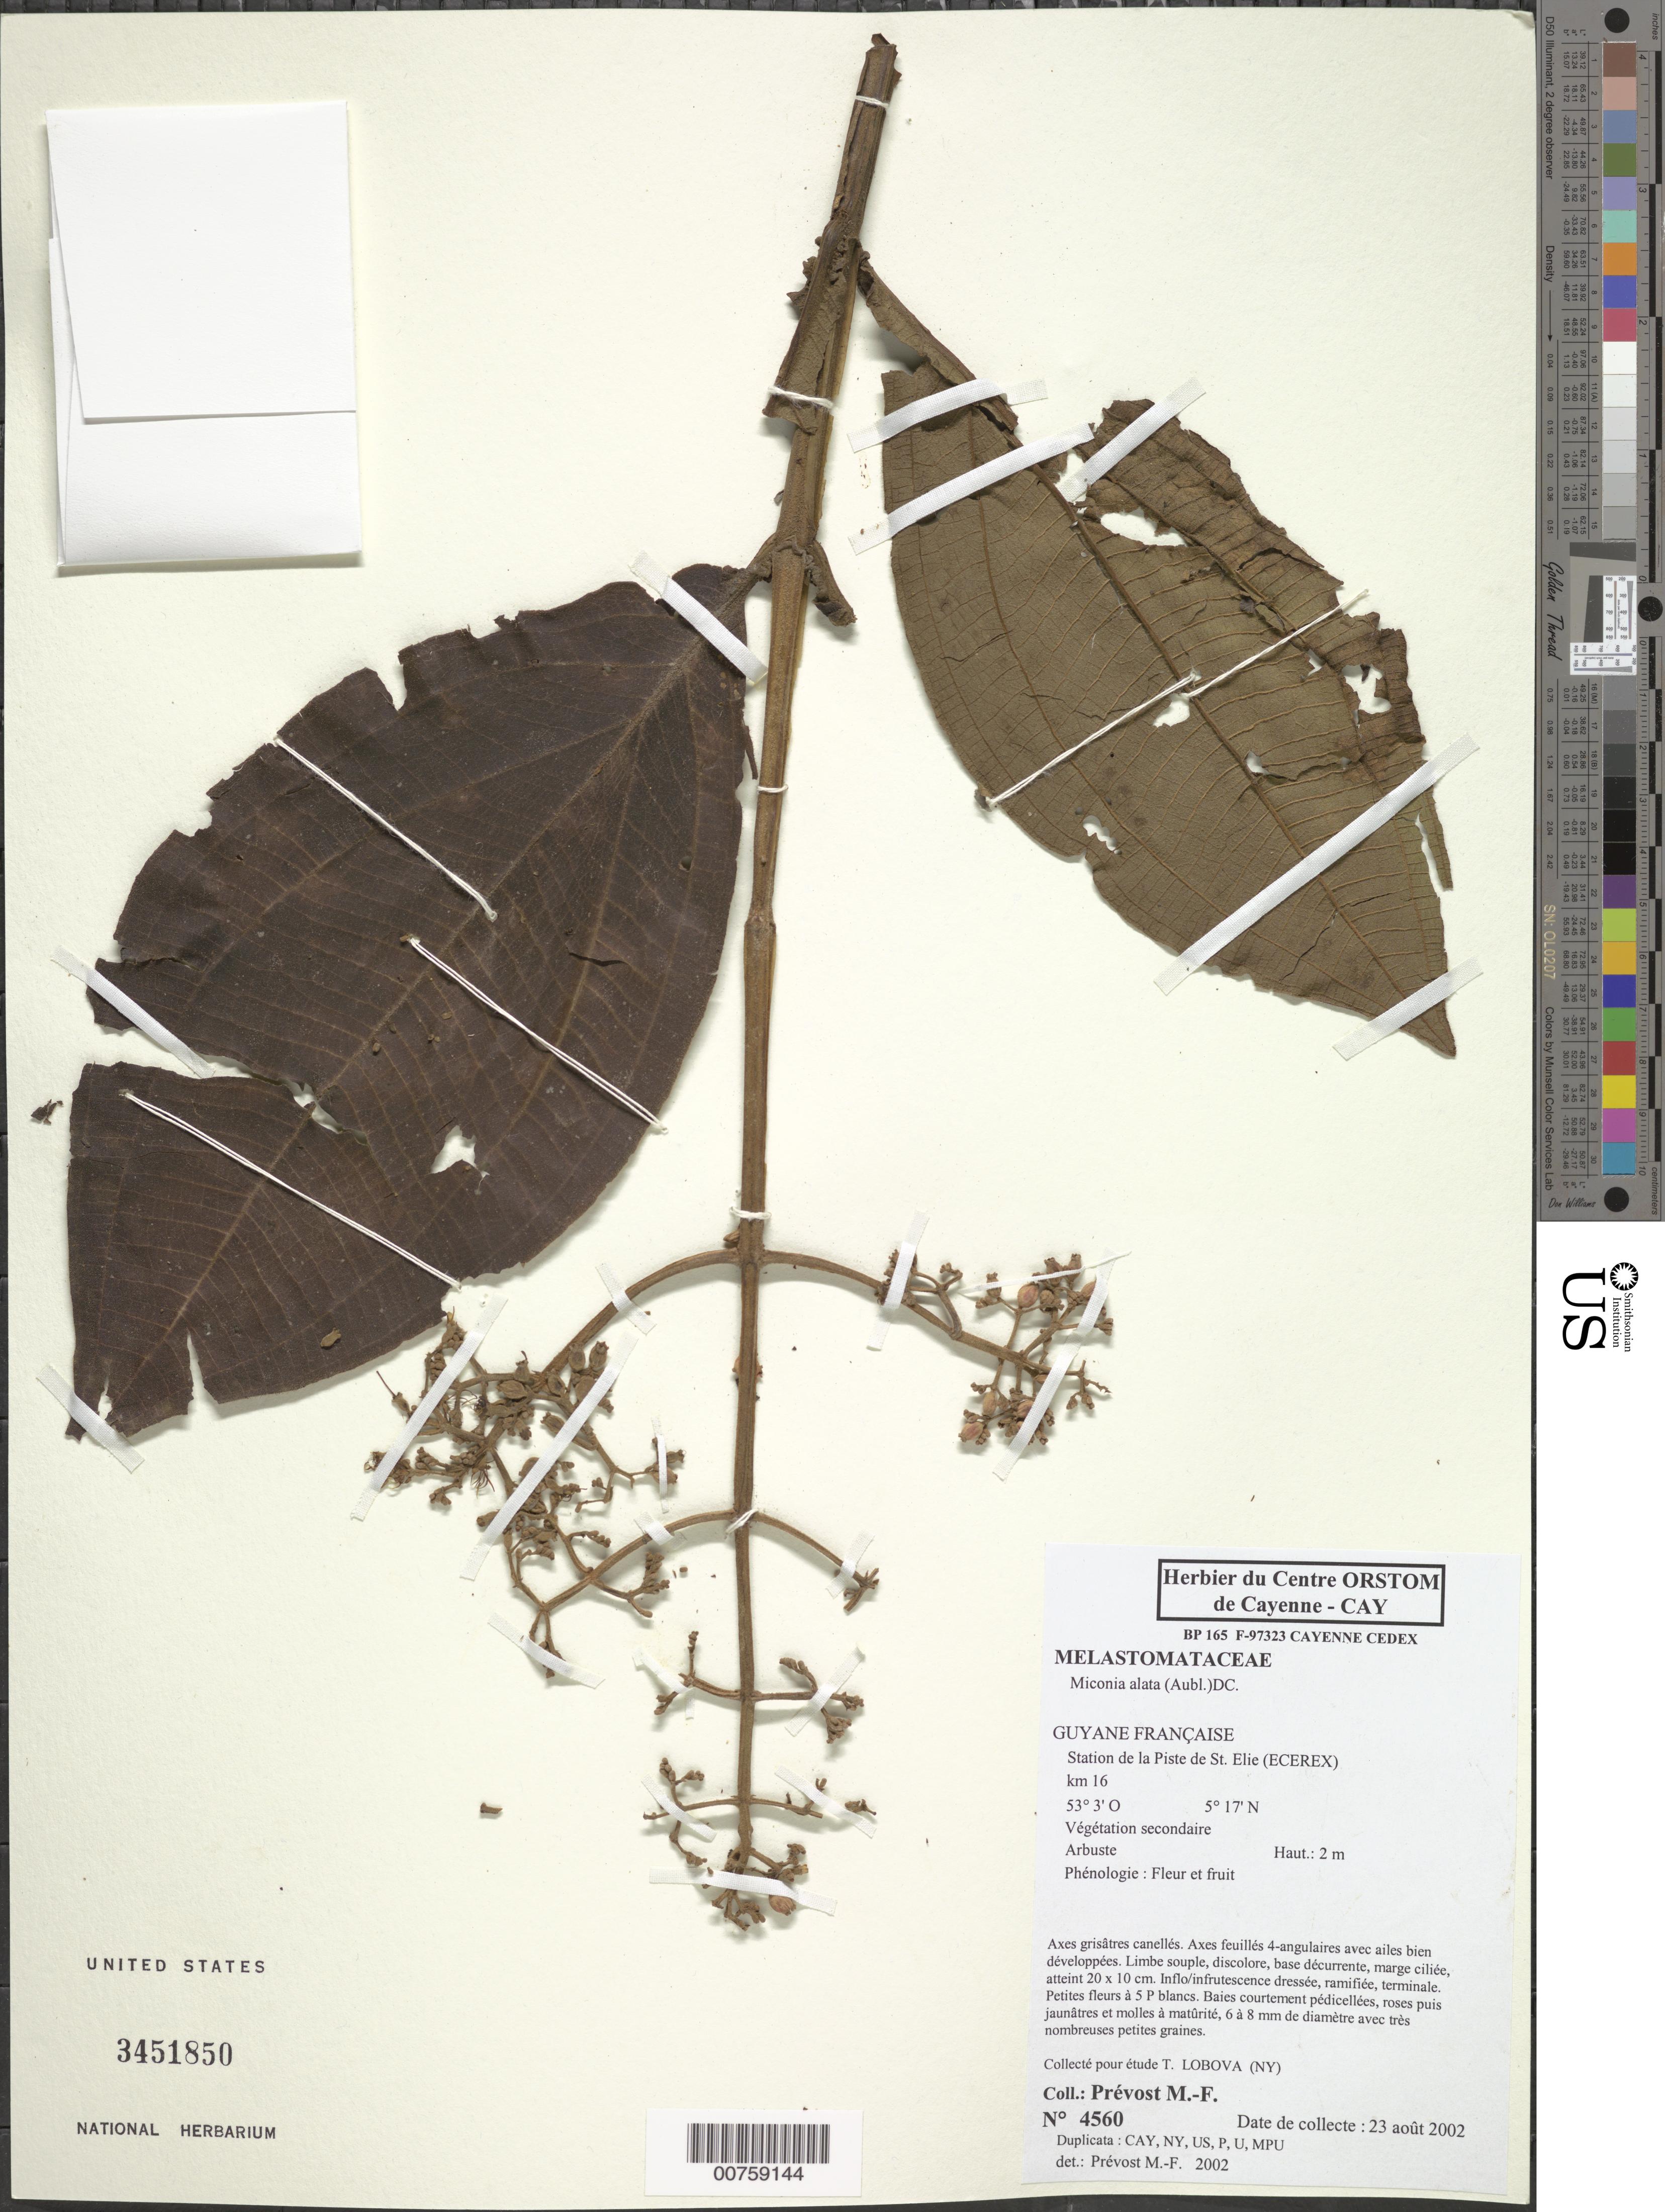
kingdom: Plantae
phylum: Tracheophyta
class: Magnoliopsida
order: Myrtales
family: Melastomataceae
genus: Miconia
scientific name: Miconia alata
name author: (Aubl.) DC.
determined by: Prévost, M.-F.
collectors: M.-F. Prévost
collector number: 4560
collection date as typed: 23-Aug-02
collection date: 2002-08-23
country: French Guiana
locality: Piste de Saint-Élie (ECEREX), km 16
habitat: Secondary vegetation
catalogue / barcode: US 3451850